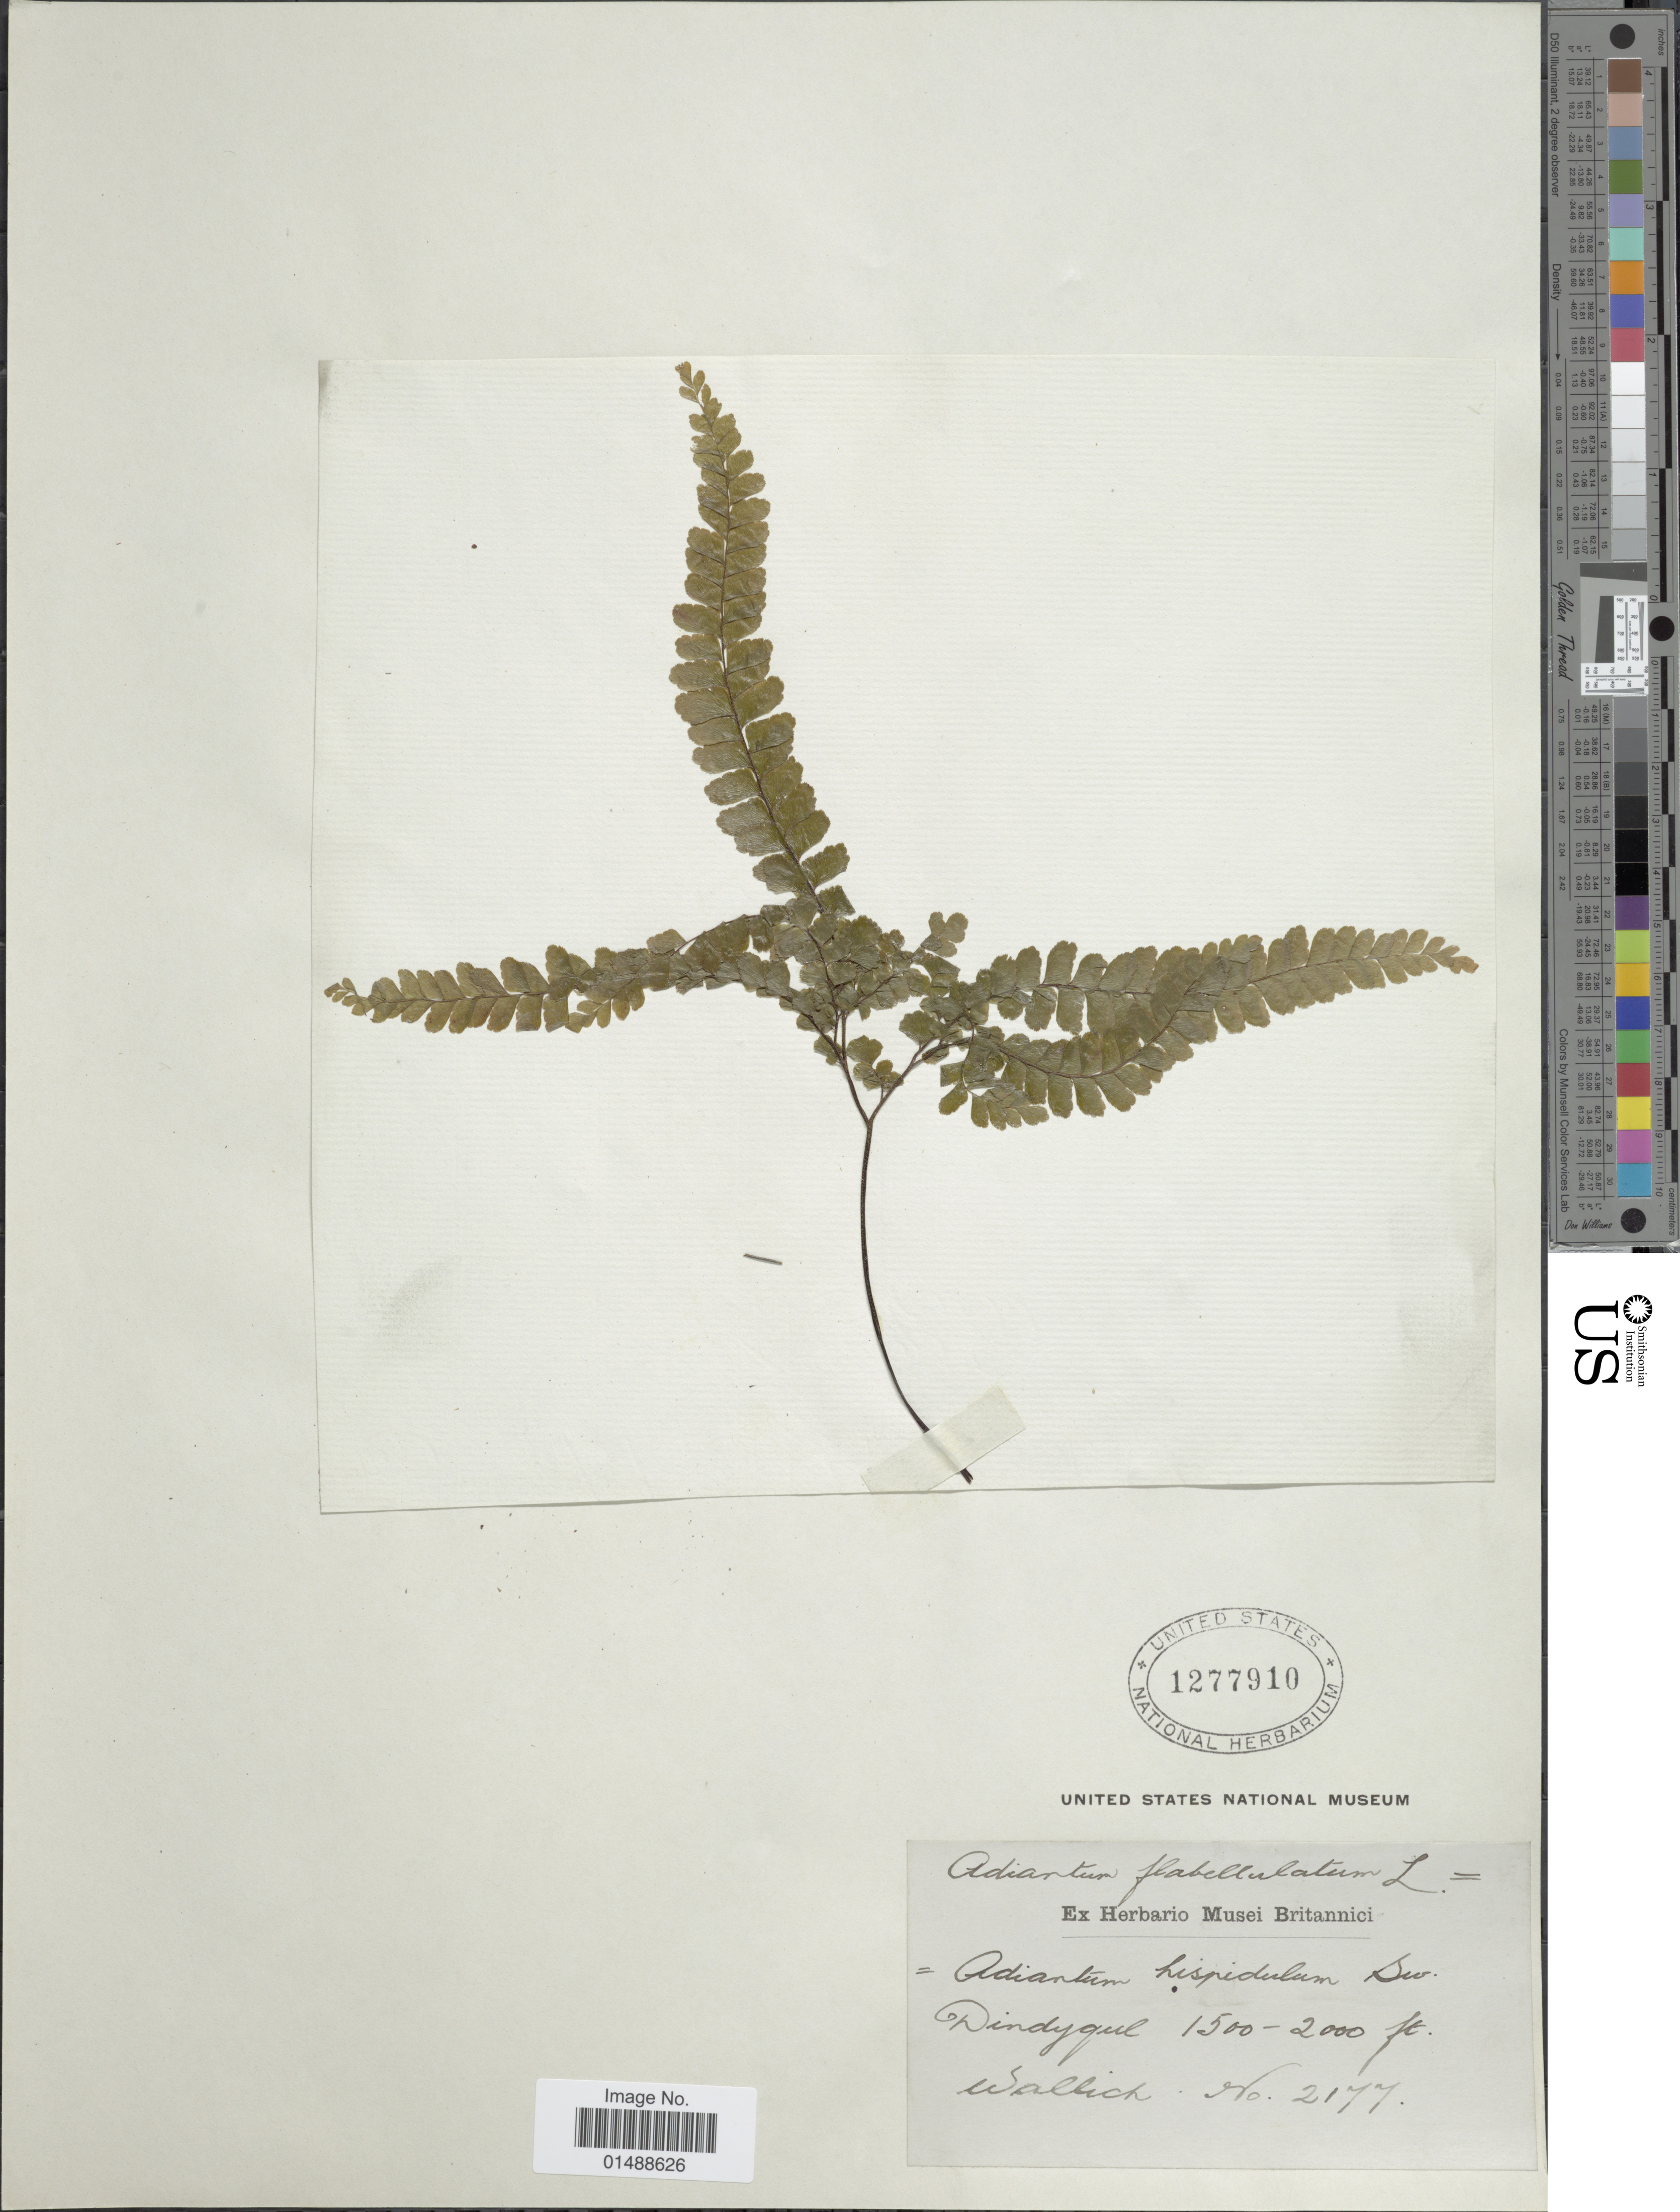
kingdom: Plantae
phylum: Tracheophyta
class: Polypodiopsida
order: Polypodiales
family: Pteridaceae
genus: Adiantum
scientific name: Adiantum hispidulum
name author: Sw.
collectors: -- Wallich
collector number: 2177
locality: Dindygul. [interpreted]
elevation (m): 457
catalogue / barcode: US 1277910